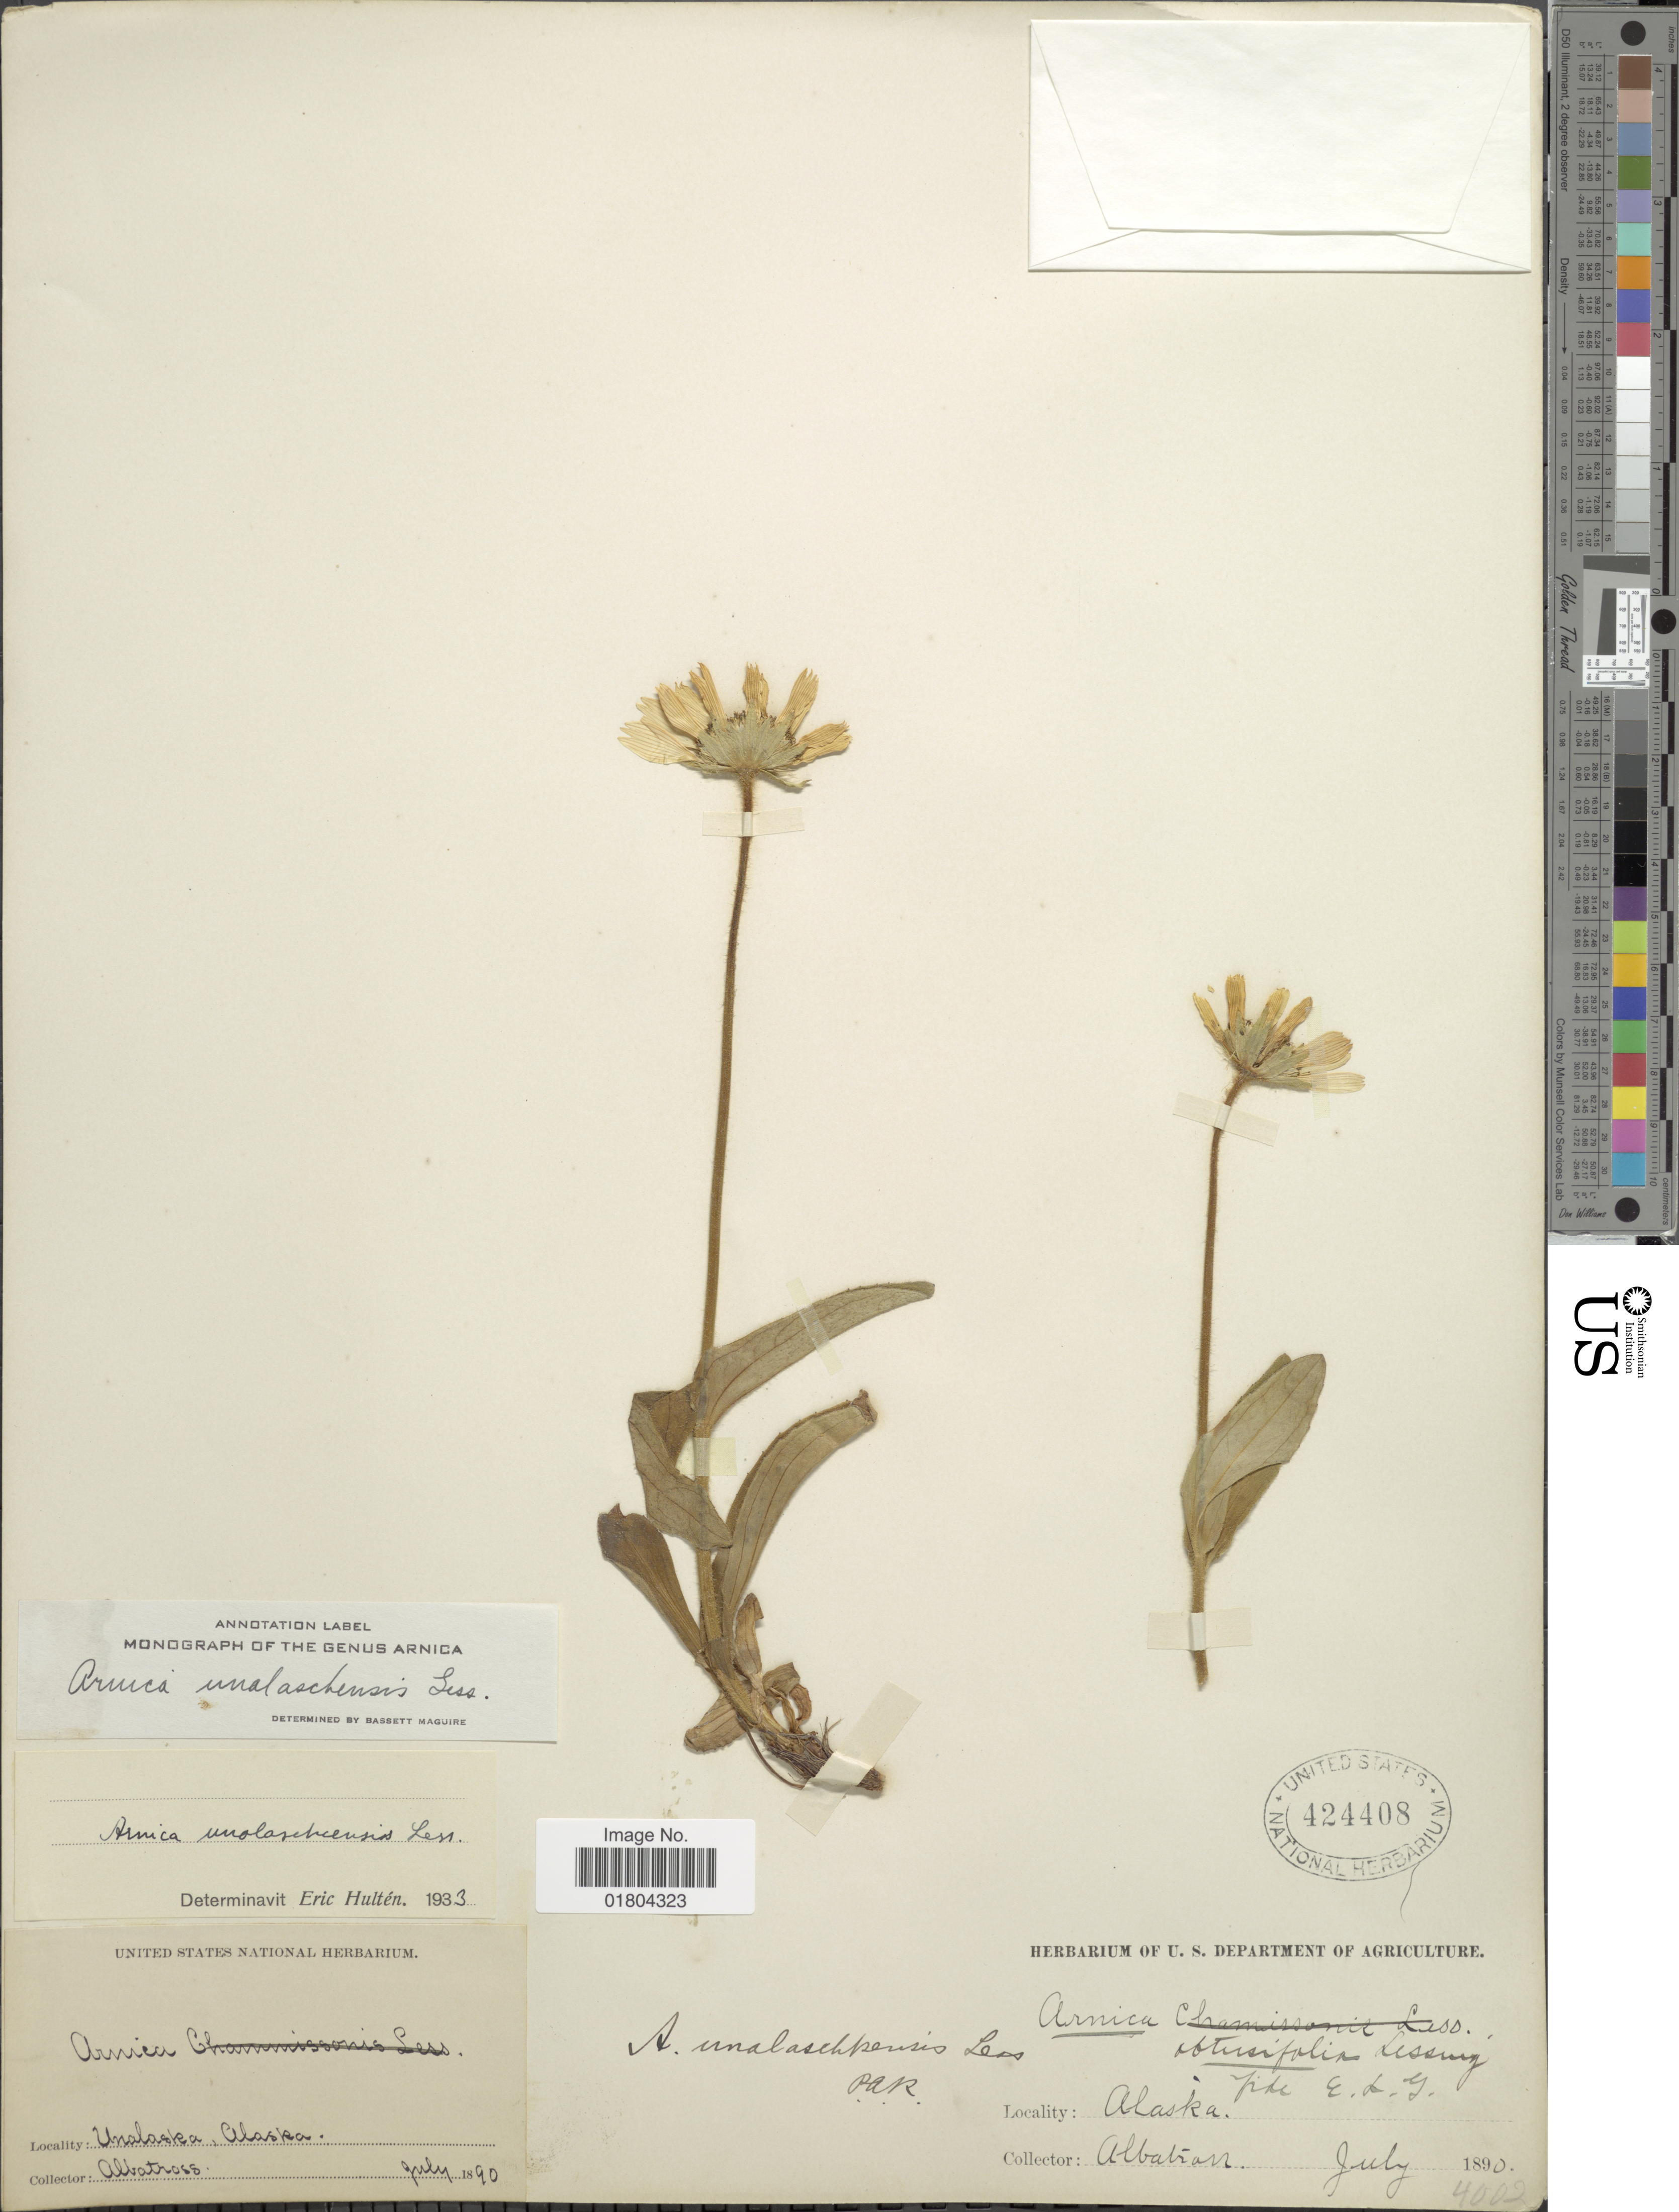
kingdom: Plantae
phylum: Tracheophyta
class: Magnoliopsida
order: Asterales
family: Asteraceae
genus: Arnica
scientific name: Arnica unalashcensis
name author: Less.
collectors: "The Albatross"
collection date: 1890-07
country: United States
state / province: Alaska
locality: Unalaska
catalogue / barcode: US 424408